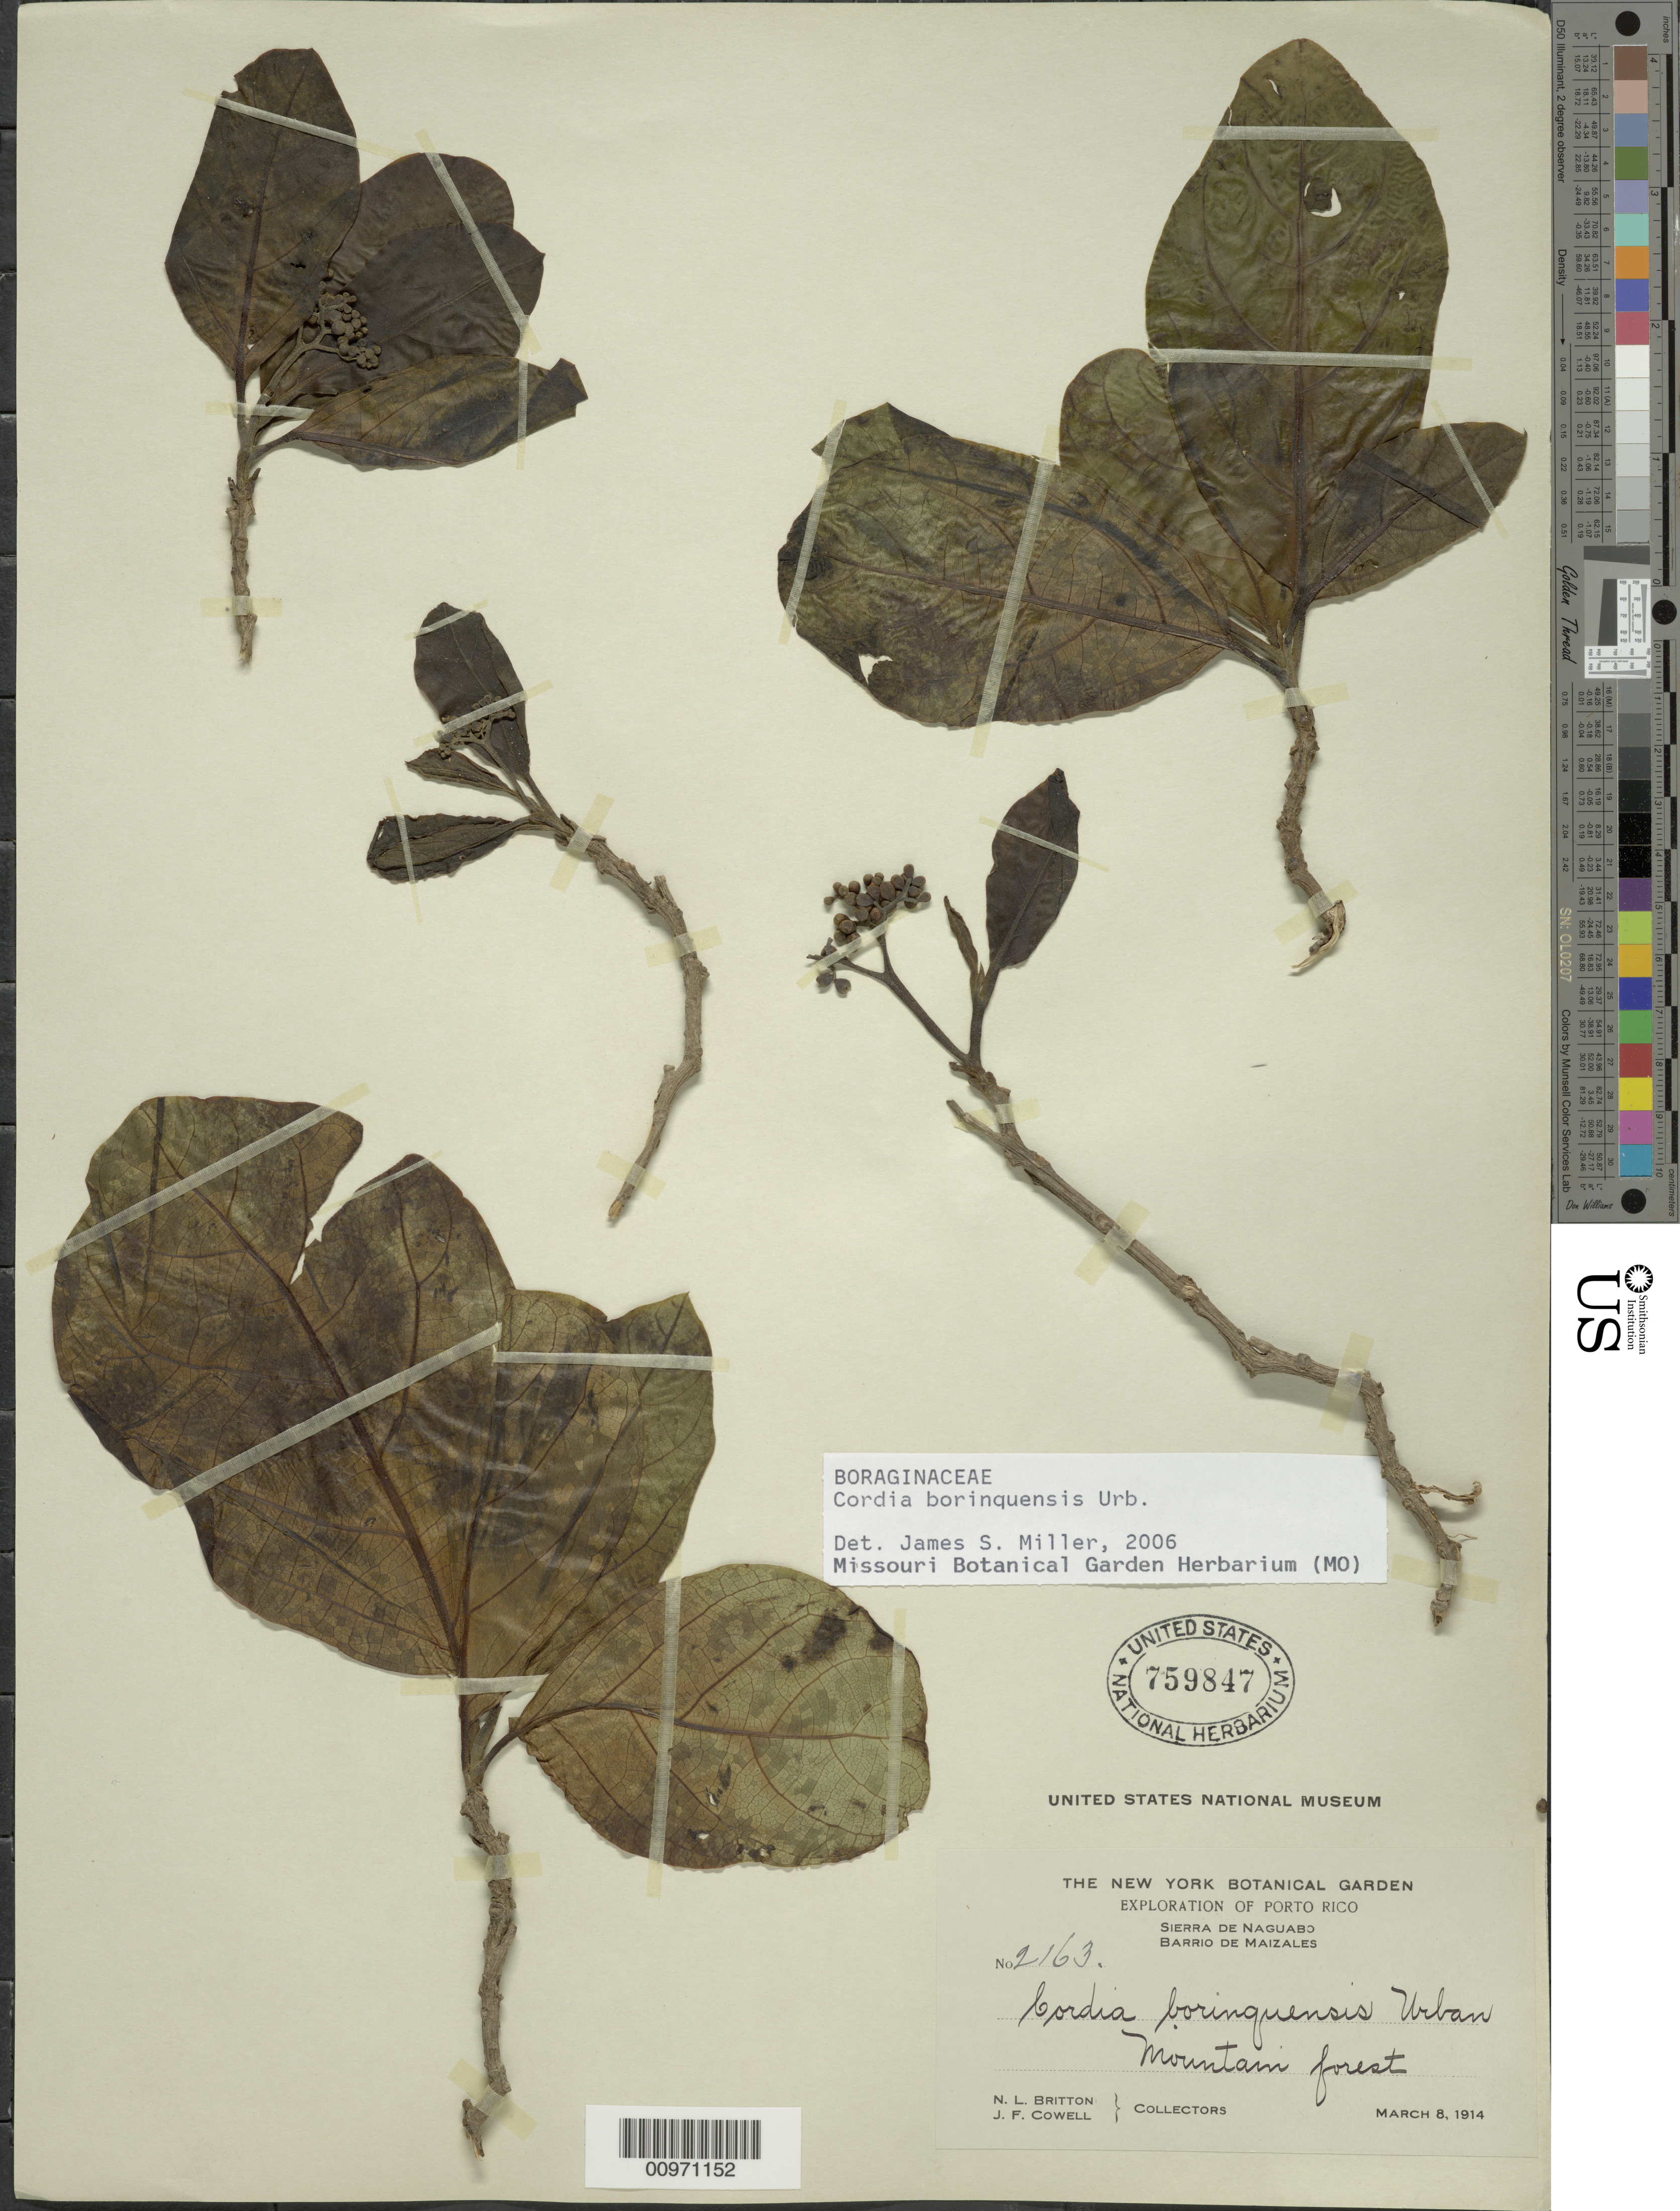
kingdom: Plantae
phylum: Tracheophyta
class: Magnoliopsida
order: Boraginales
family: Cordiaceae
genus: Cordia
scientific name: Cordia borinquensis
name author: Urb.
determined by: Miller, James S., (MO), Missouri Botanical Garden (UNITED STATES)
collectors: N. Britton & J. F. Cowell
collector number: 2163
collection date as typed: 08 Mar 1914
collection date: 1914-03-08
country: Puerto Rico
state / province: Naguabo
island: Puerto Rico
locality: Sierra de Naguabo, Barrio de Maizales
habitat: Mountain forest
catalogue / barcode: US 759847